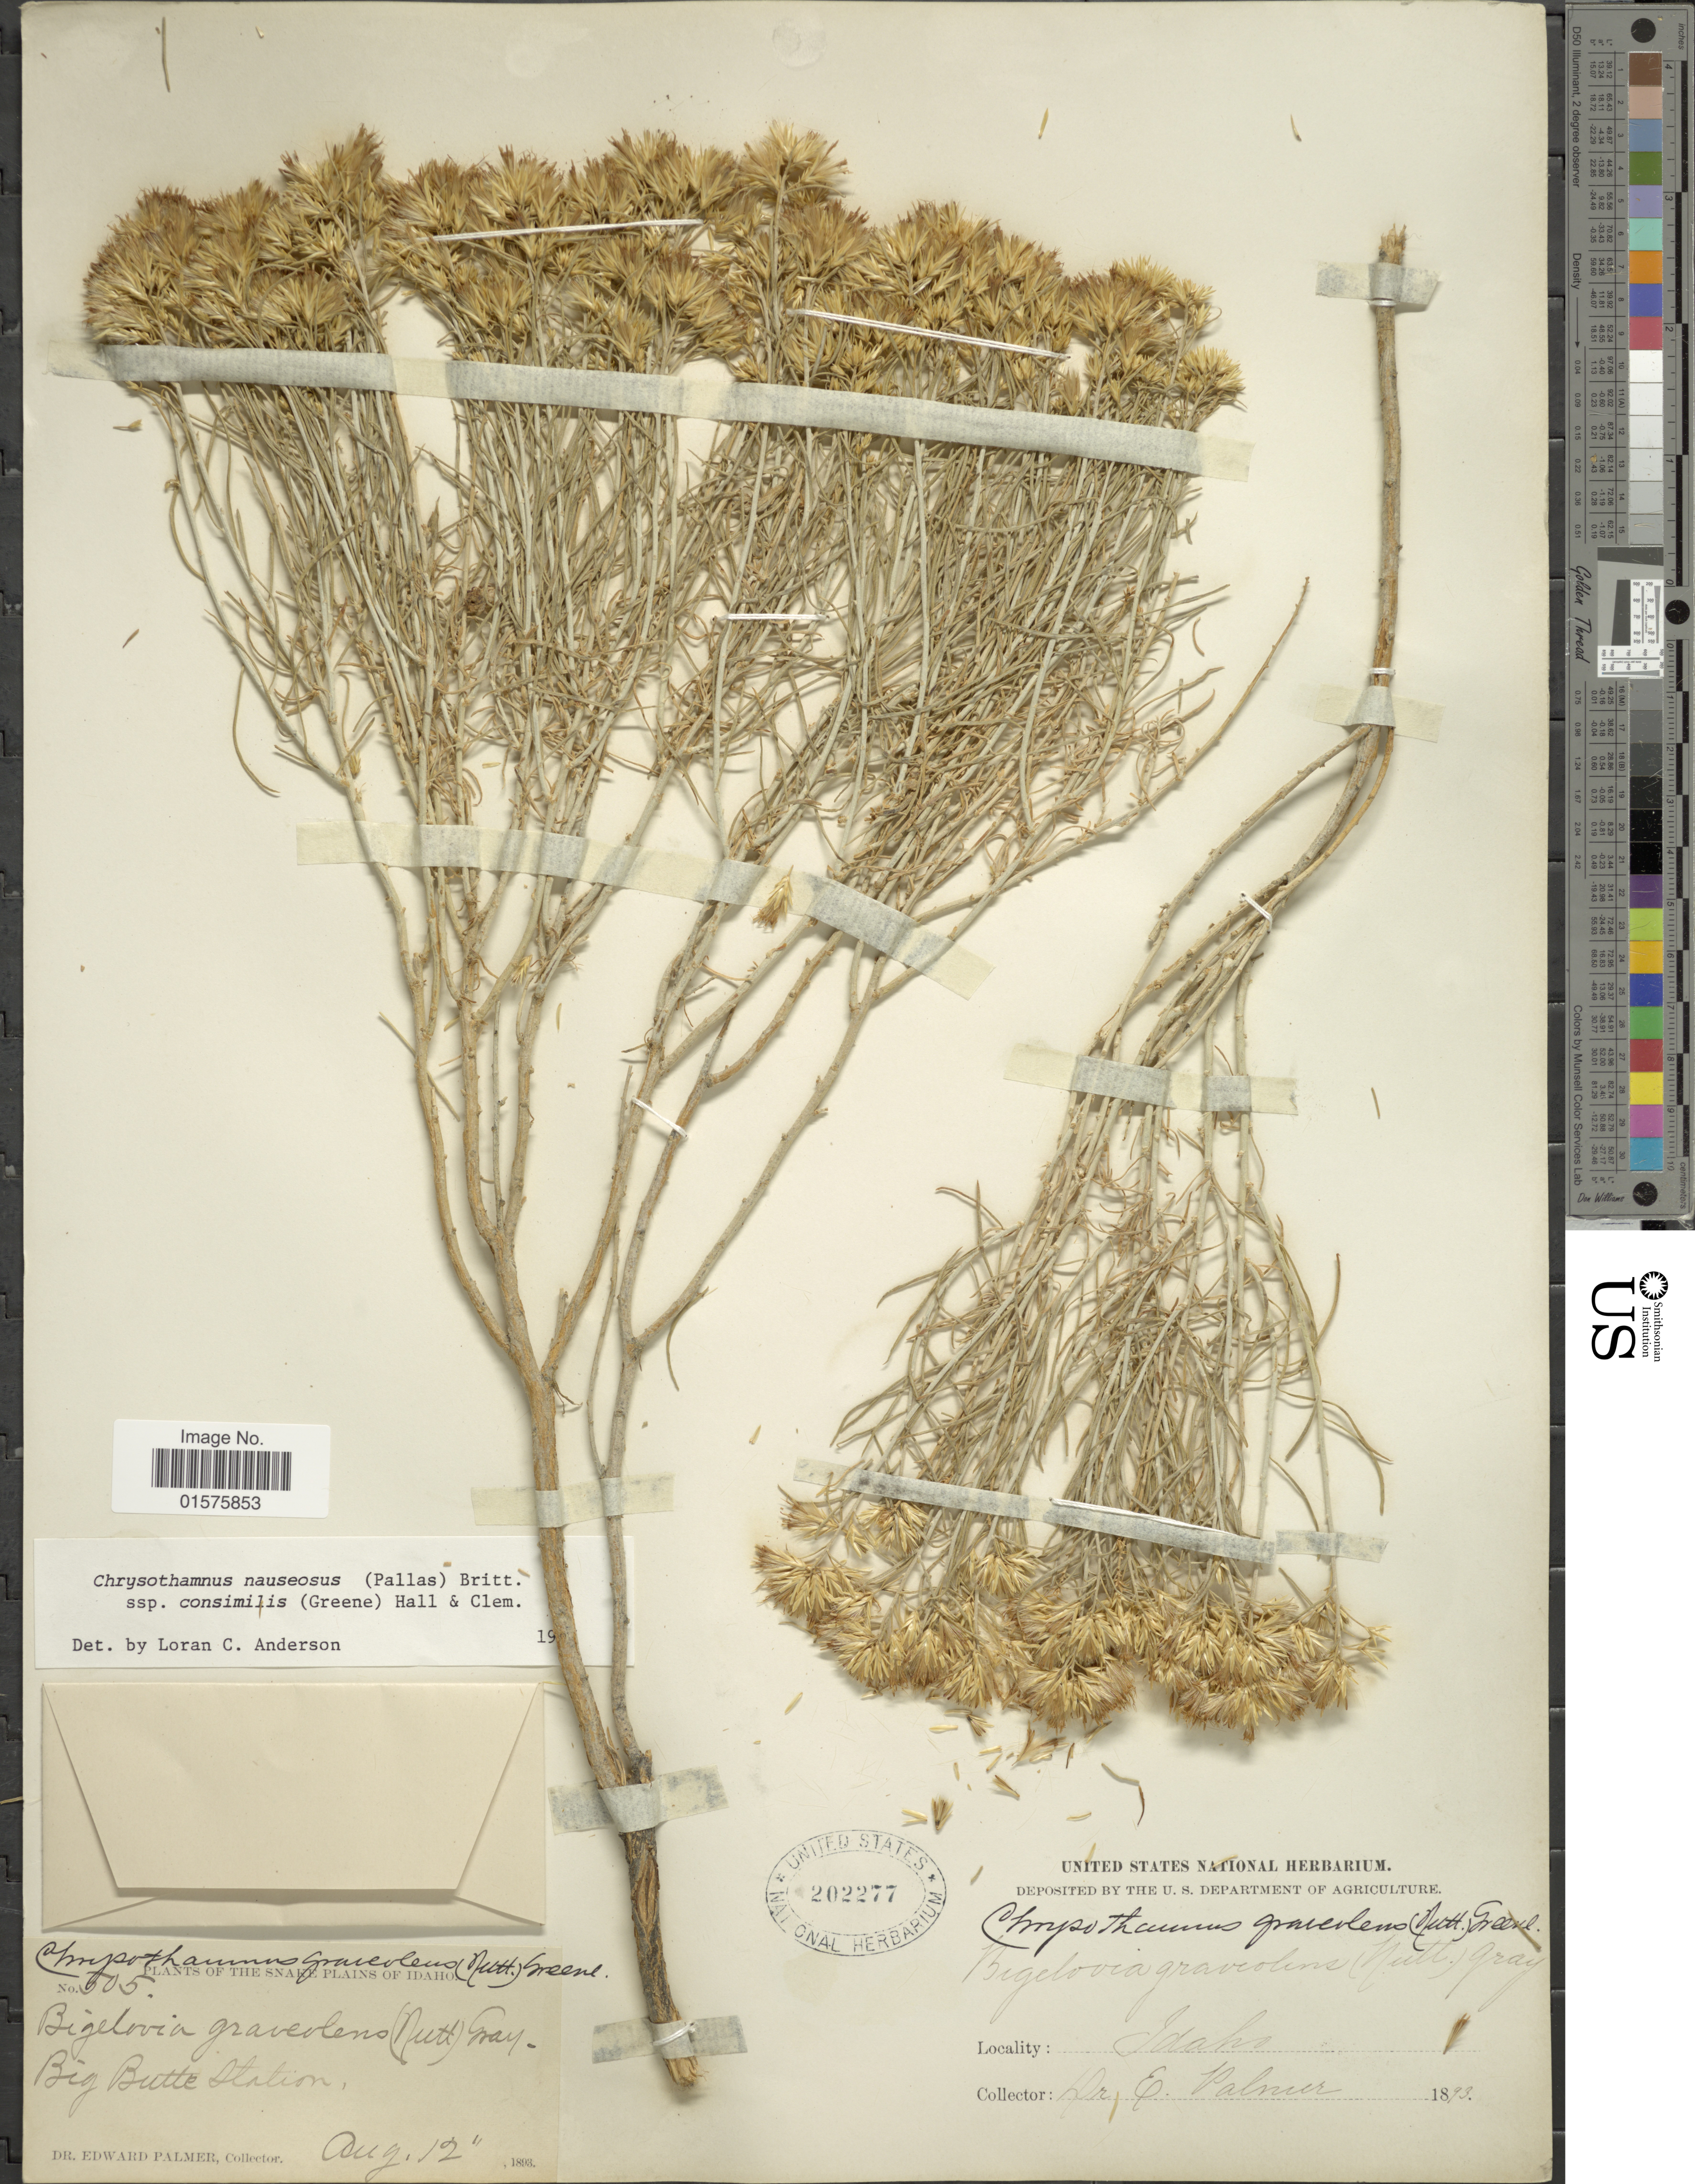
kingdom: Plantae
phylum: Tracheophyta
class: Magnoliopsida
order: Asterales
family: Asteraceae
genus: Ericameria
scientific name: Ericameria nauseosa var. oreophila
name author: (A. Nelson) G.L. Nesom & G.I. Baird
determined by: Urbatsch, Lowell E., Curator (LSU), Louisiana State University (UNITED STATES)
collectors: E. Palmer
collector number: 505*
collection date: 1893-08-12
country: United States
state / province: Idaho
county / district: Butte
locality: Big Butte Station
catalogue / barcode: US 202277